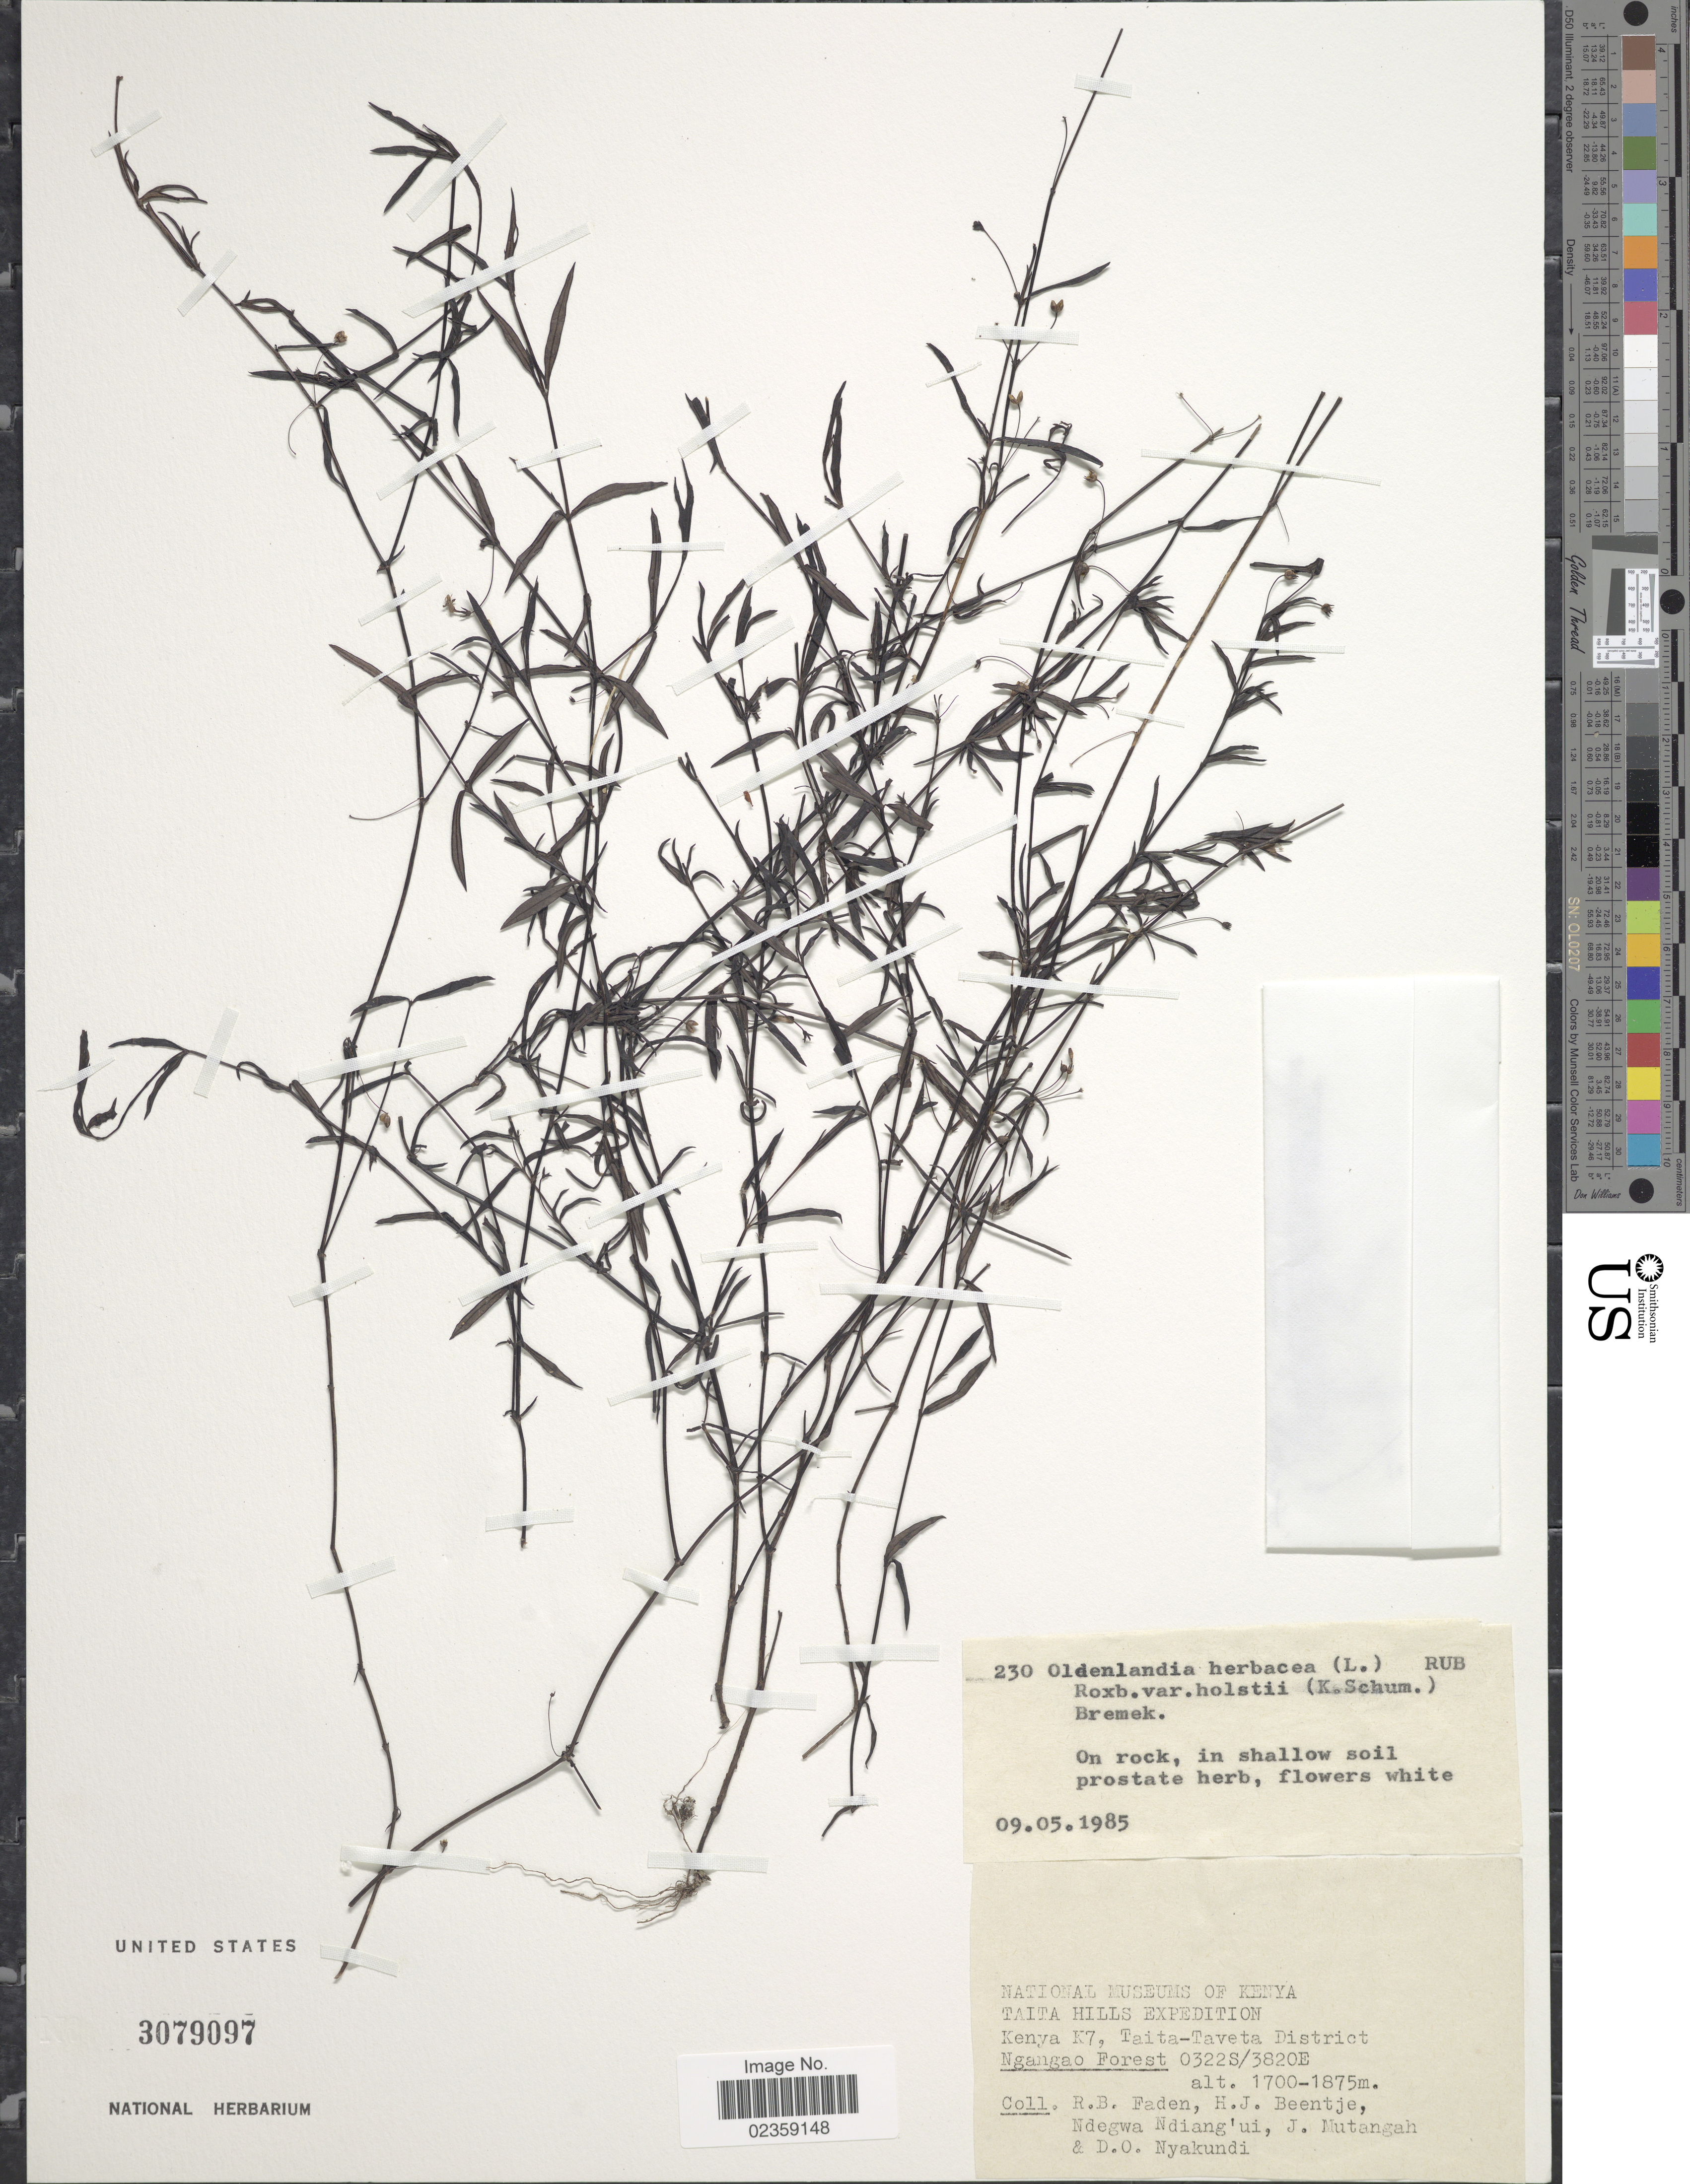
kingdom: Plantae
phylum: Tracheophyta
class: Magnoliopsida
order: Gentianales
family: Rubiaceae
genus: Oldenlandia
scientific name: Oldenlandia herbacea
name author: (L.) Roxb.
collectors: R. B. Faden, H. J. Beentje, Ndegwa Ndiang'ui, J. Mutangah & D. Nyakundi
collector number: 230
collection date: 1985-05-09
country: Kenya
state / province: Taita Taveta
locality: Taita Hills. Kenya K7, Taita-Taveta District. Ngangao Forest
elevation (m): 1700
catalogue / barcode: US 3079097